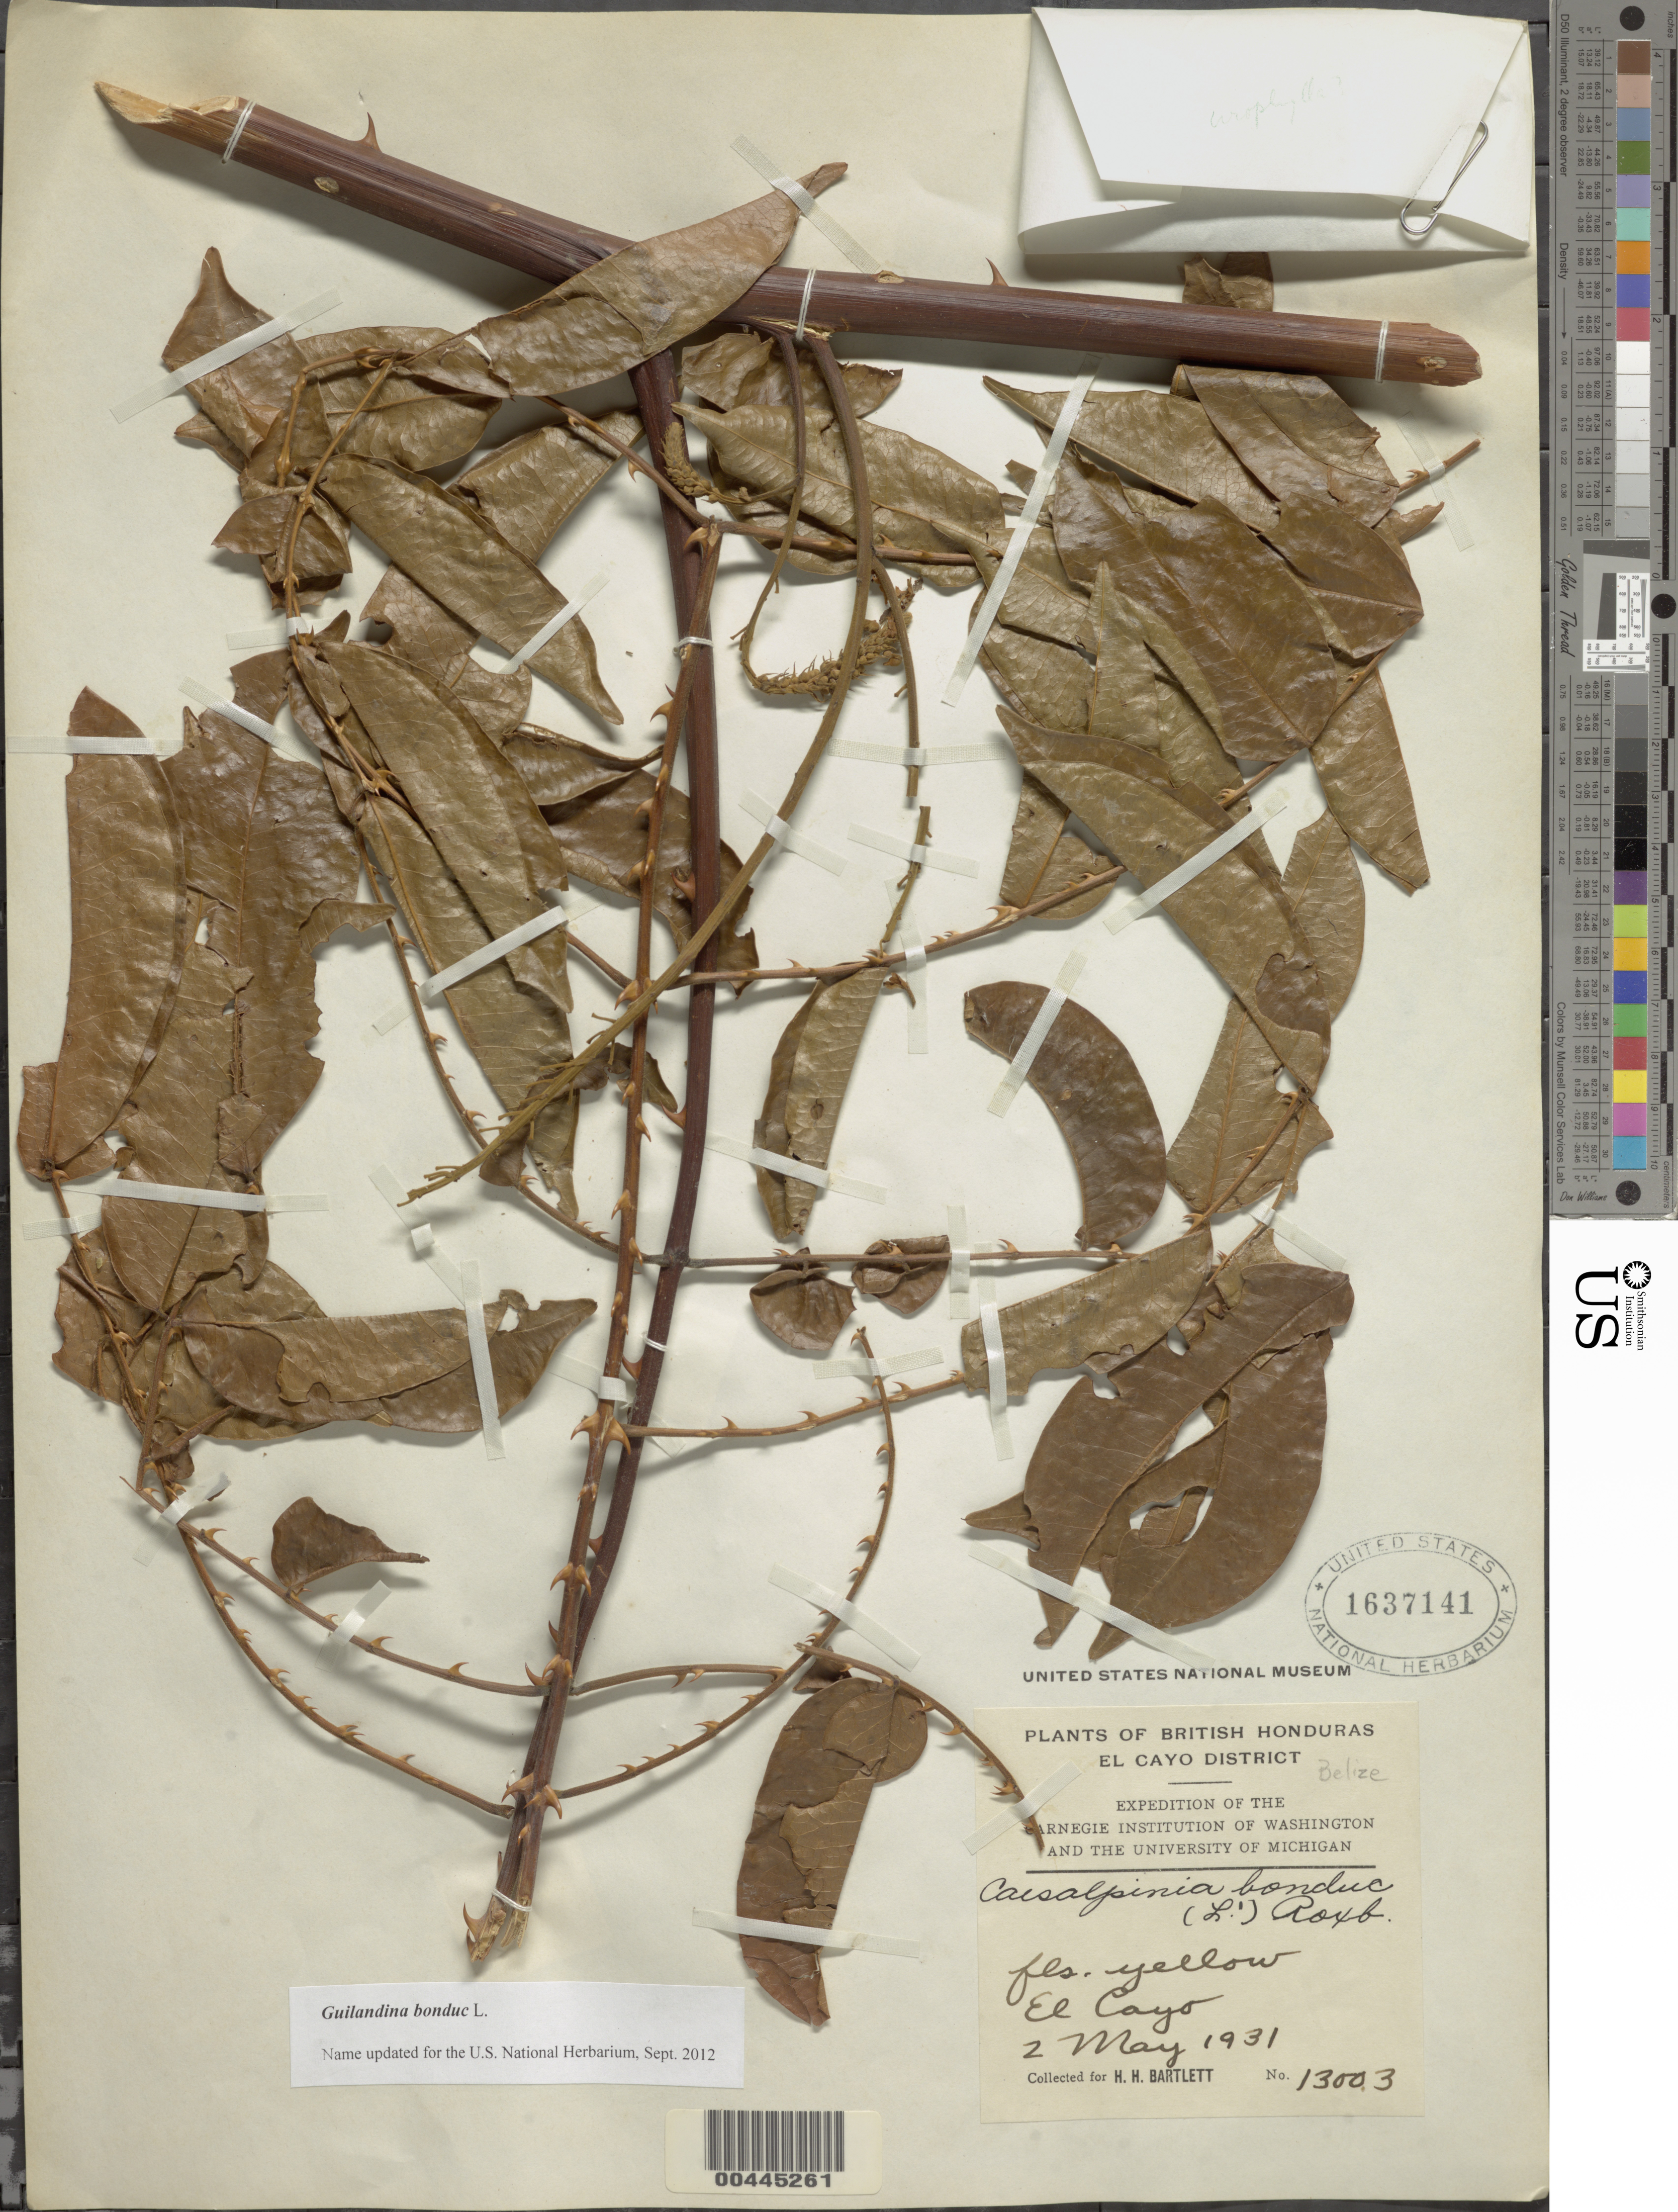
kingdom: Plantae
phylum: Tracheophyta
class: Magnoliopsida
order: Fabales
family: Fabaceae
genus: Guilandina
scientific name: Guilandina bonduc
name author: L.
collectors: H. H. Bartlett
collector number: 13003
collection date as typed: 02 May 1931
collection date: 1931-05-02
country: Belize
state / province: Cayo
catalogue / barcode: US 1637141